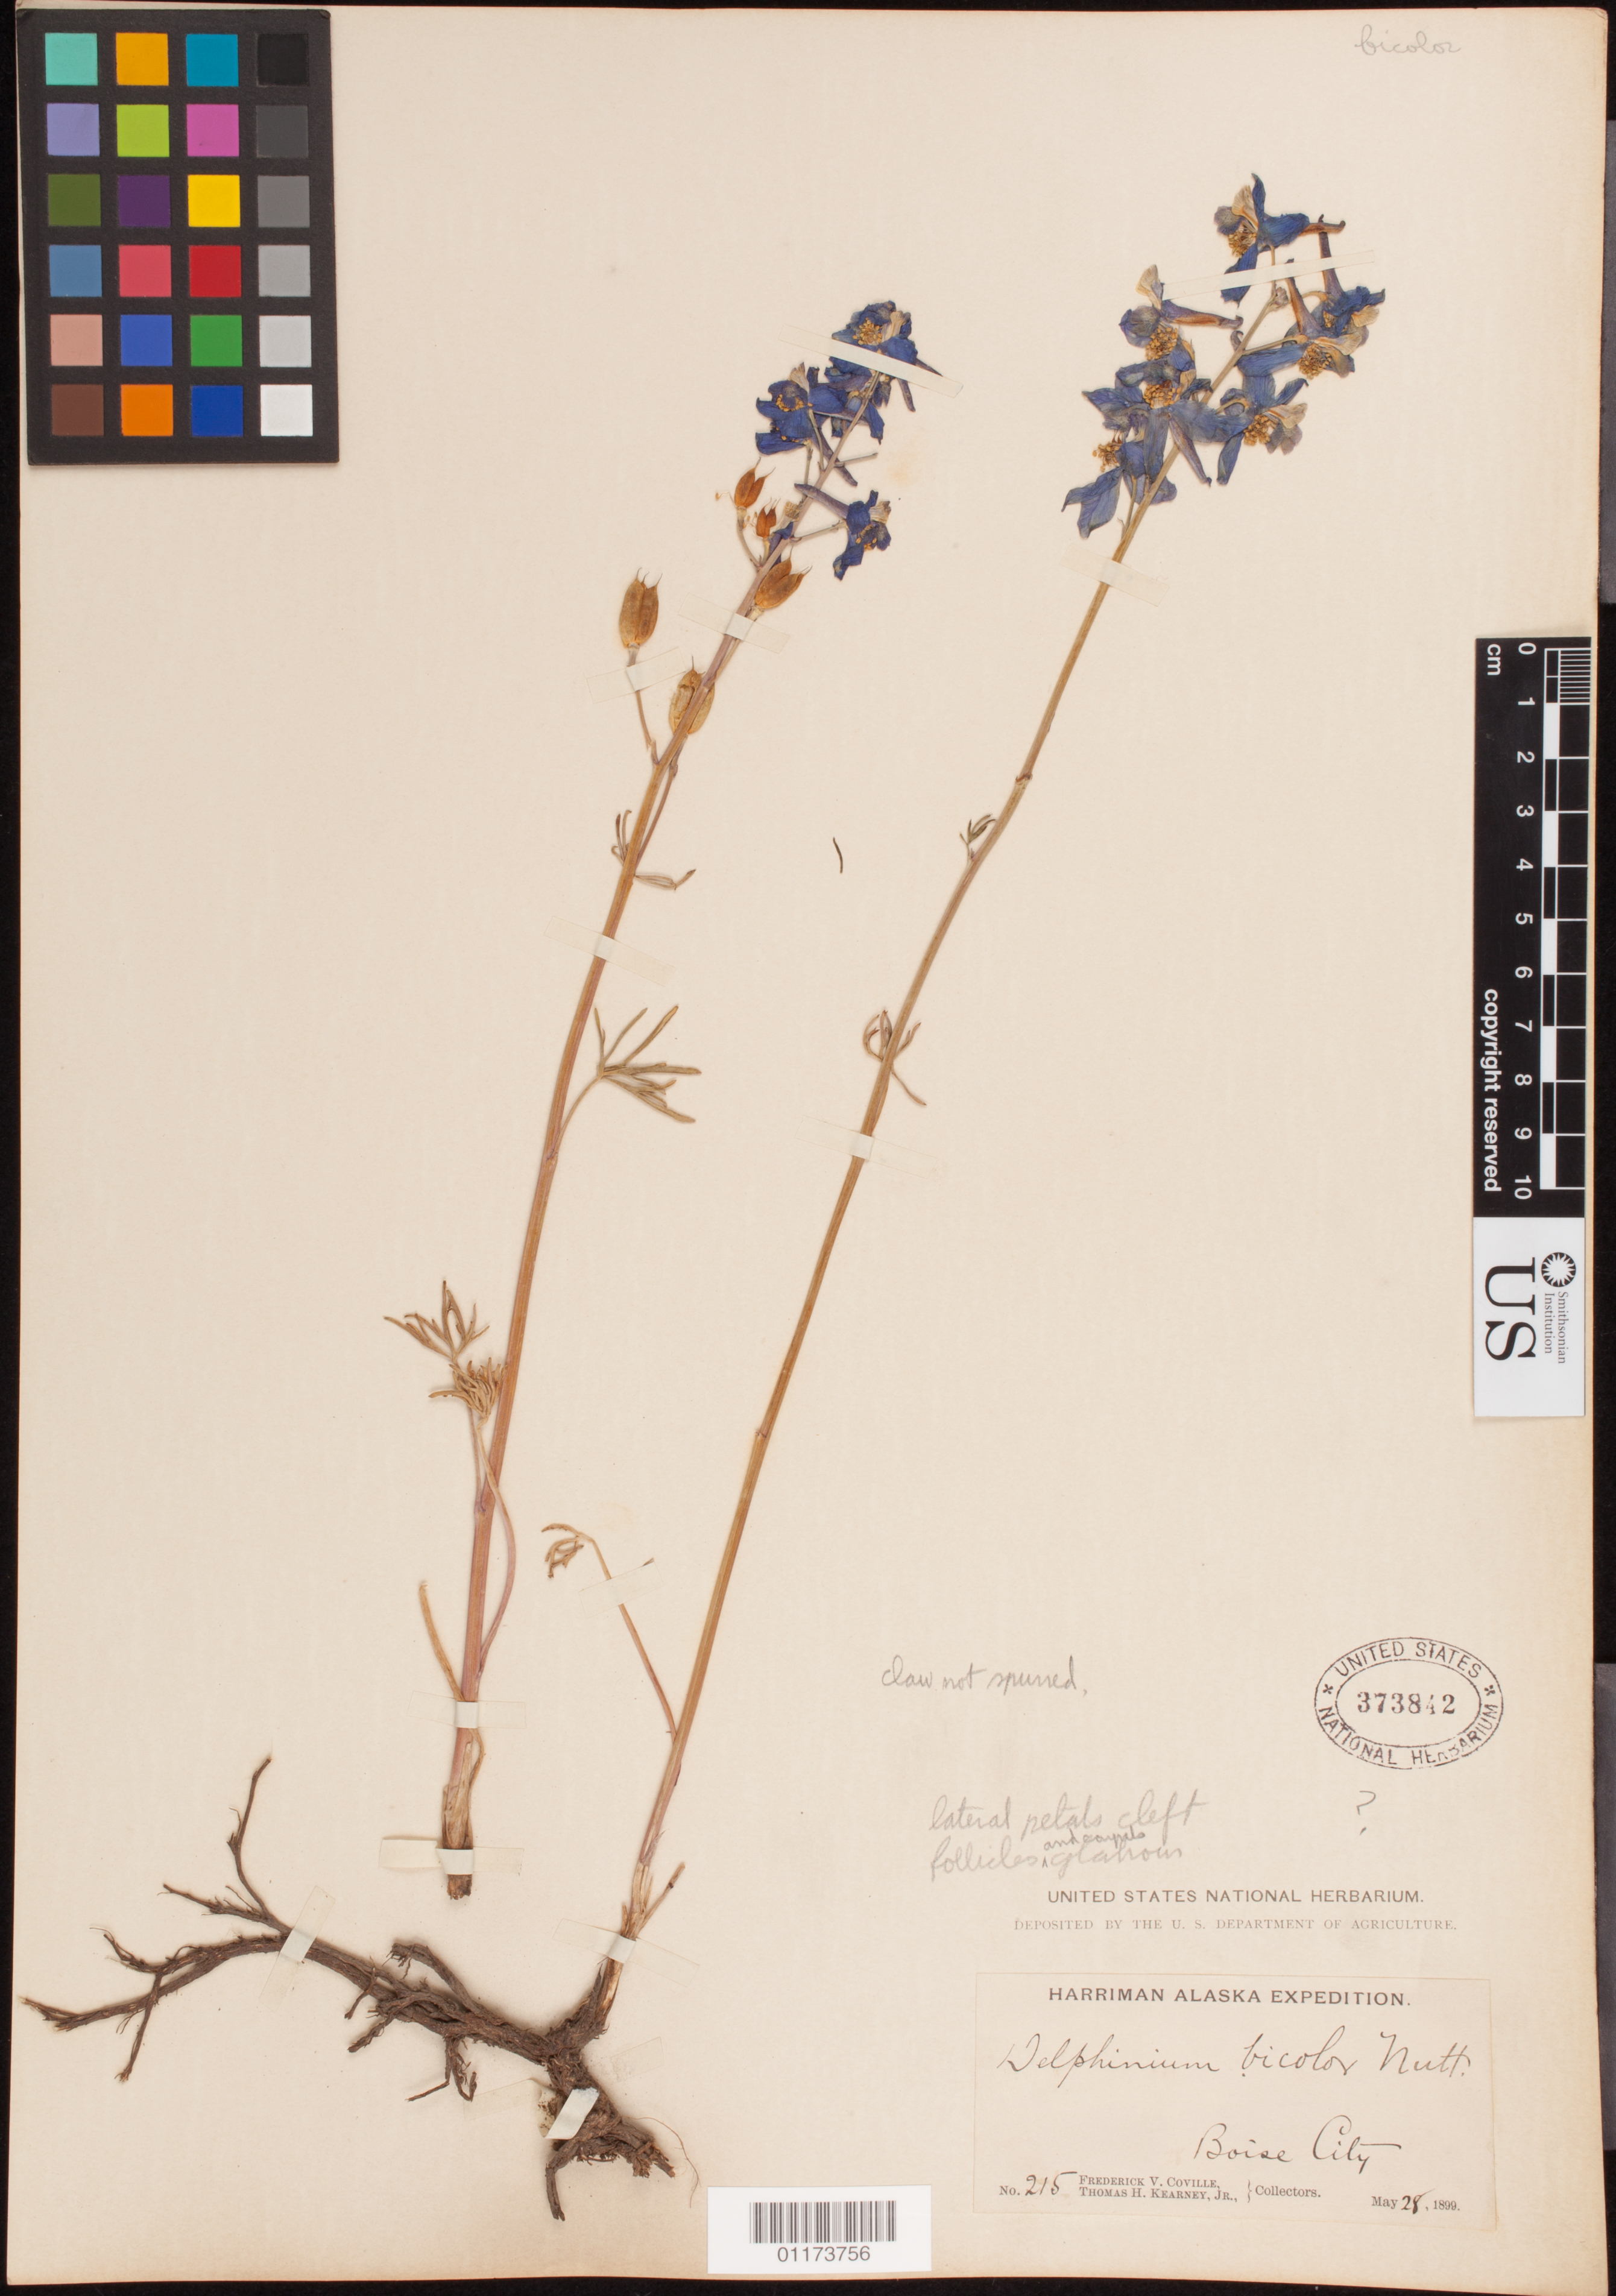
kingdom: Plantae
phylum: Tracheophyta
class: Magnoliopsida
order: Ranunculales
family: Ranunculaceae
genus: Delphinium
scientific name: Delphinium bicolor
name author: Nutt.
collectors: F. V. Coville & T. H. Kearney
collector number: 215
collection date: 1899-05-28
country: United States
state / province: Idaho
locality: Boise City.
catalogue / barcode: US 373842